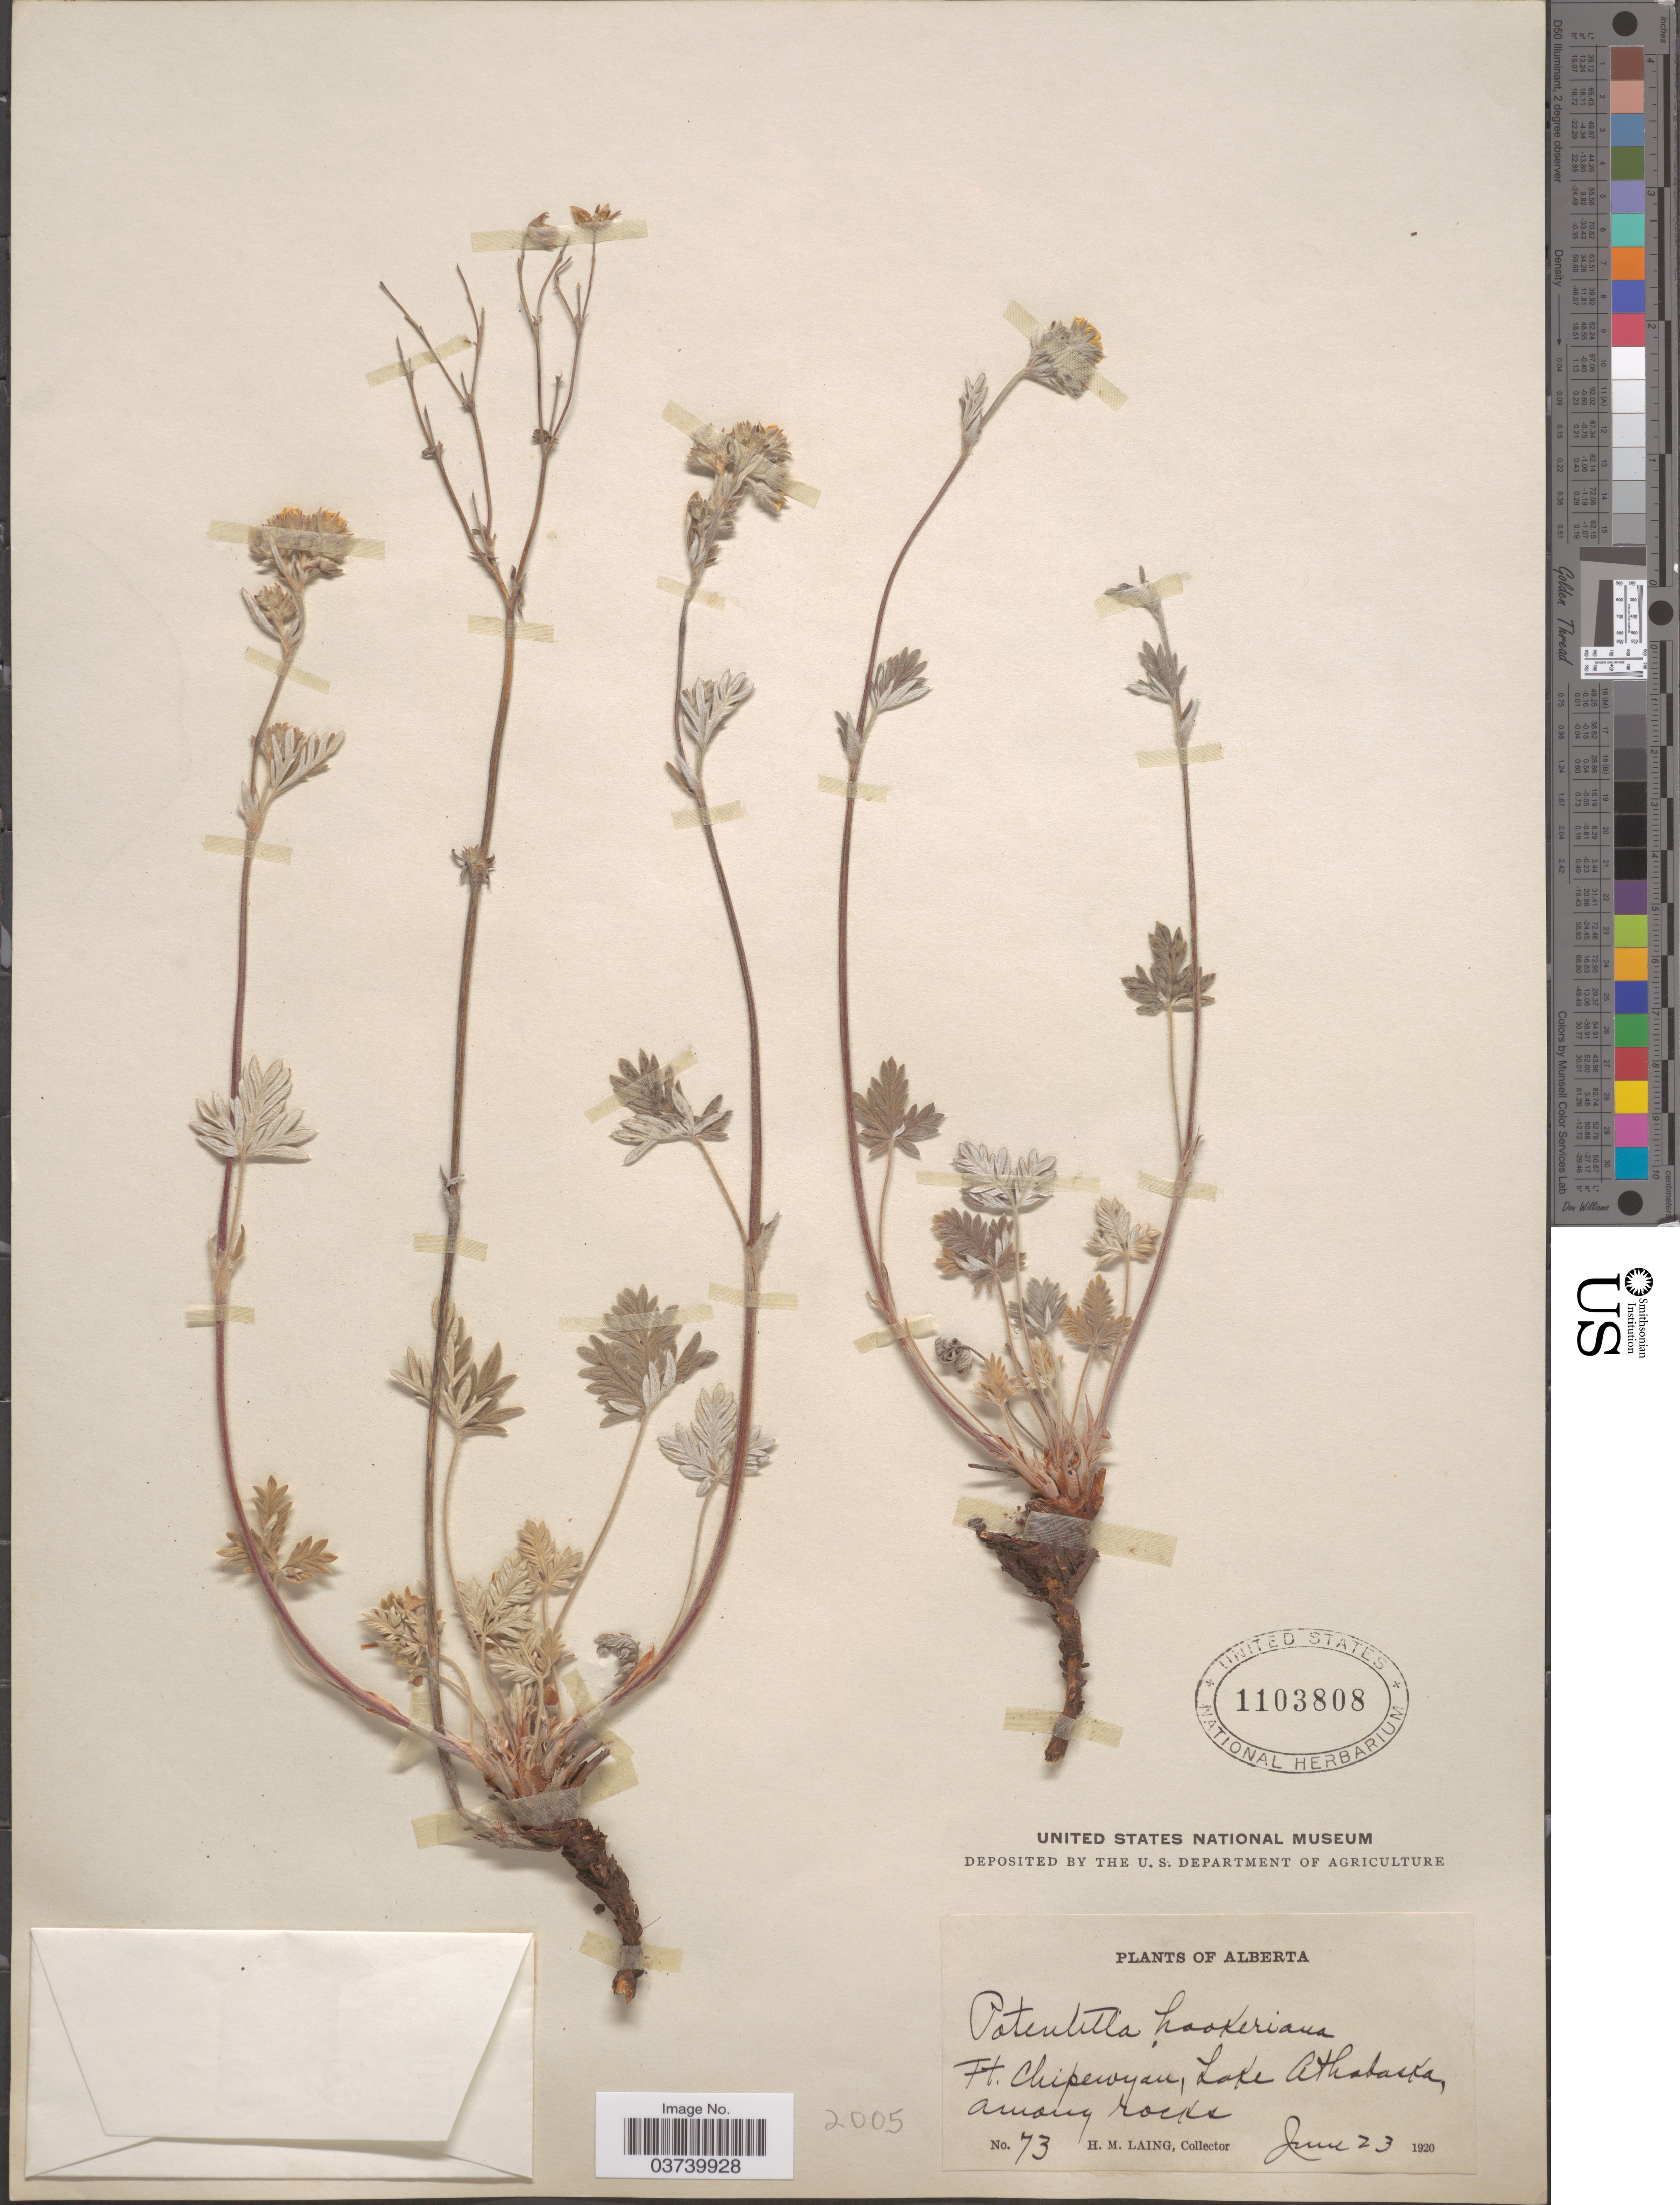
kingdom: Plantae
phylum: Tracheophyta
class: Magnoliopsida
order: Rosales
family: Rosaceae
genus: Potentilla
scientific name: Potentilla hookeriana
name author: F. Lehm.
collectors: H. Laing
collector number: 73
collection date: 1920-06-23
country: Canada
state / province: Alberta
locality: Ft. Chipewyan, Lake Athabaska.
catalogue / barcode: US 1103808